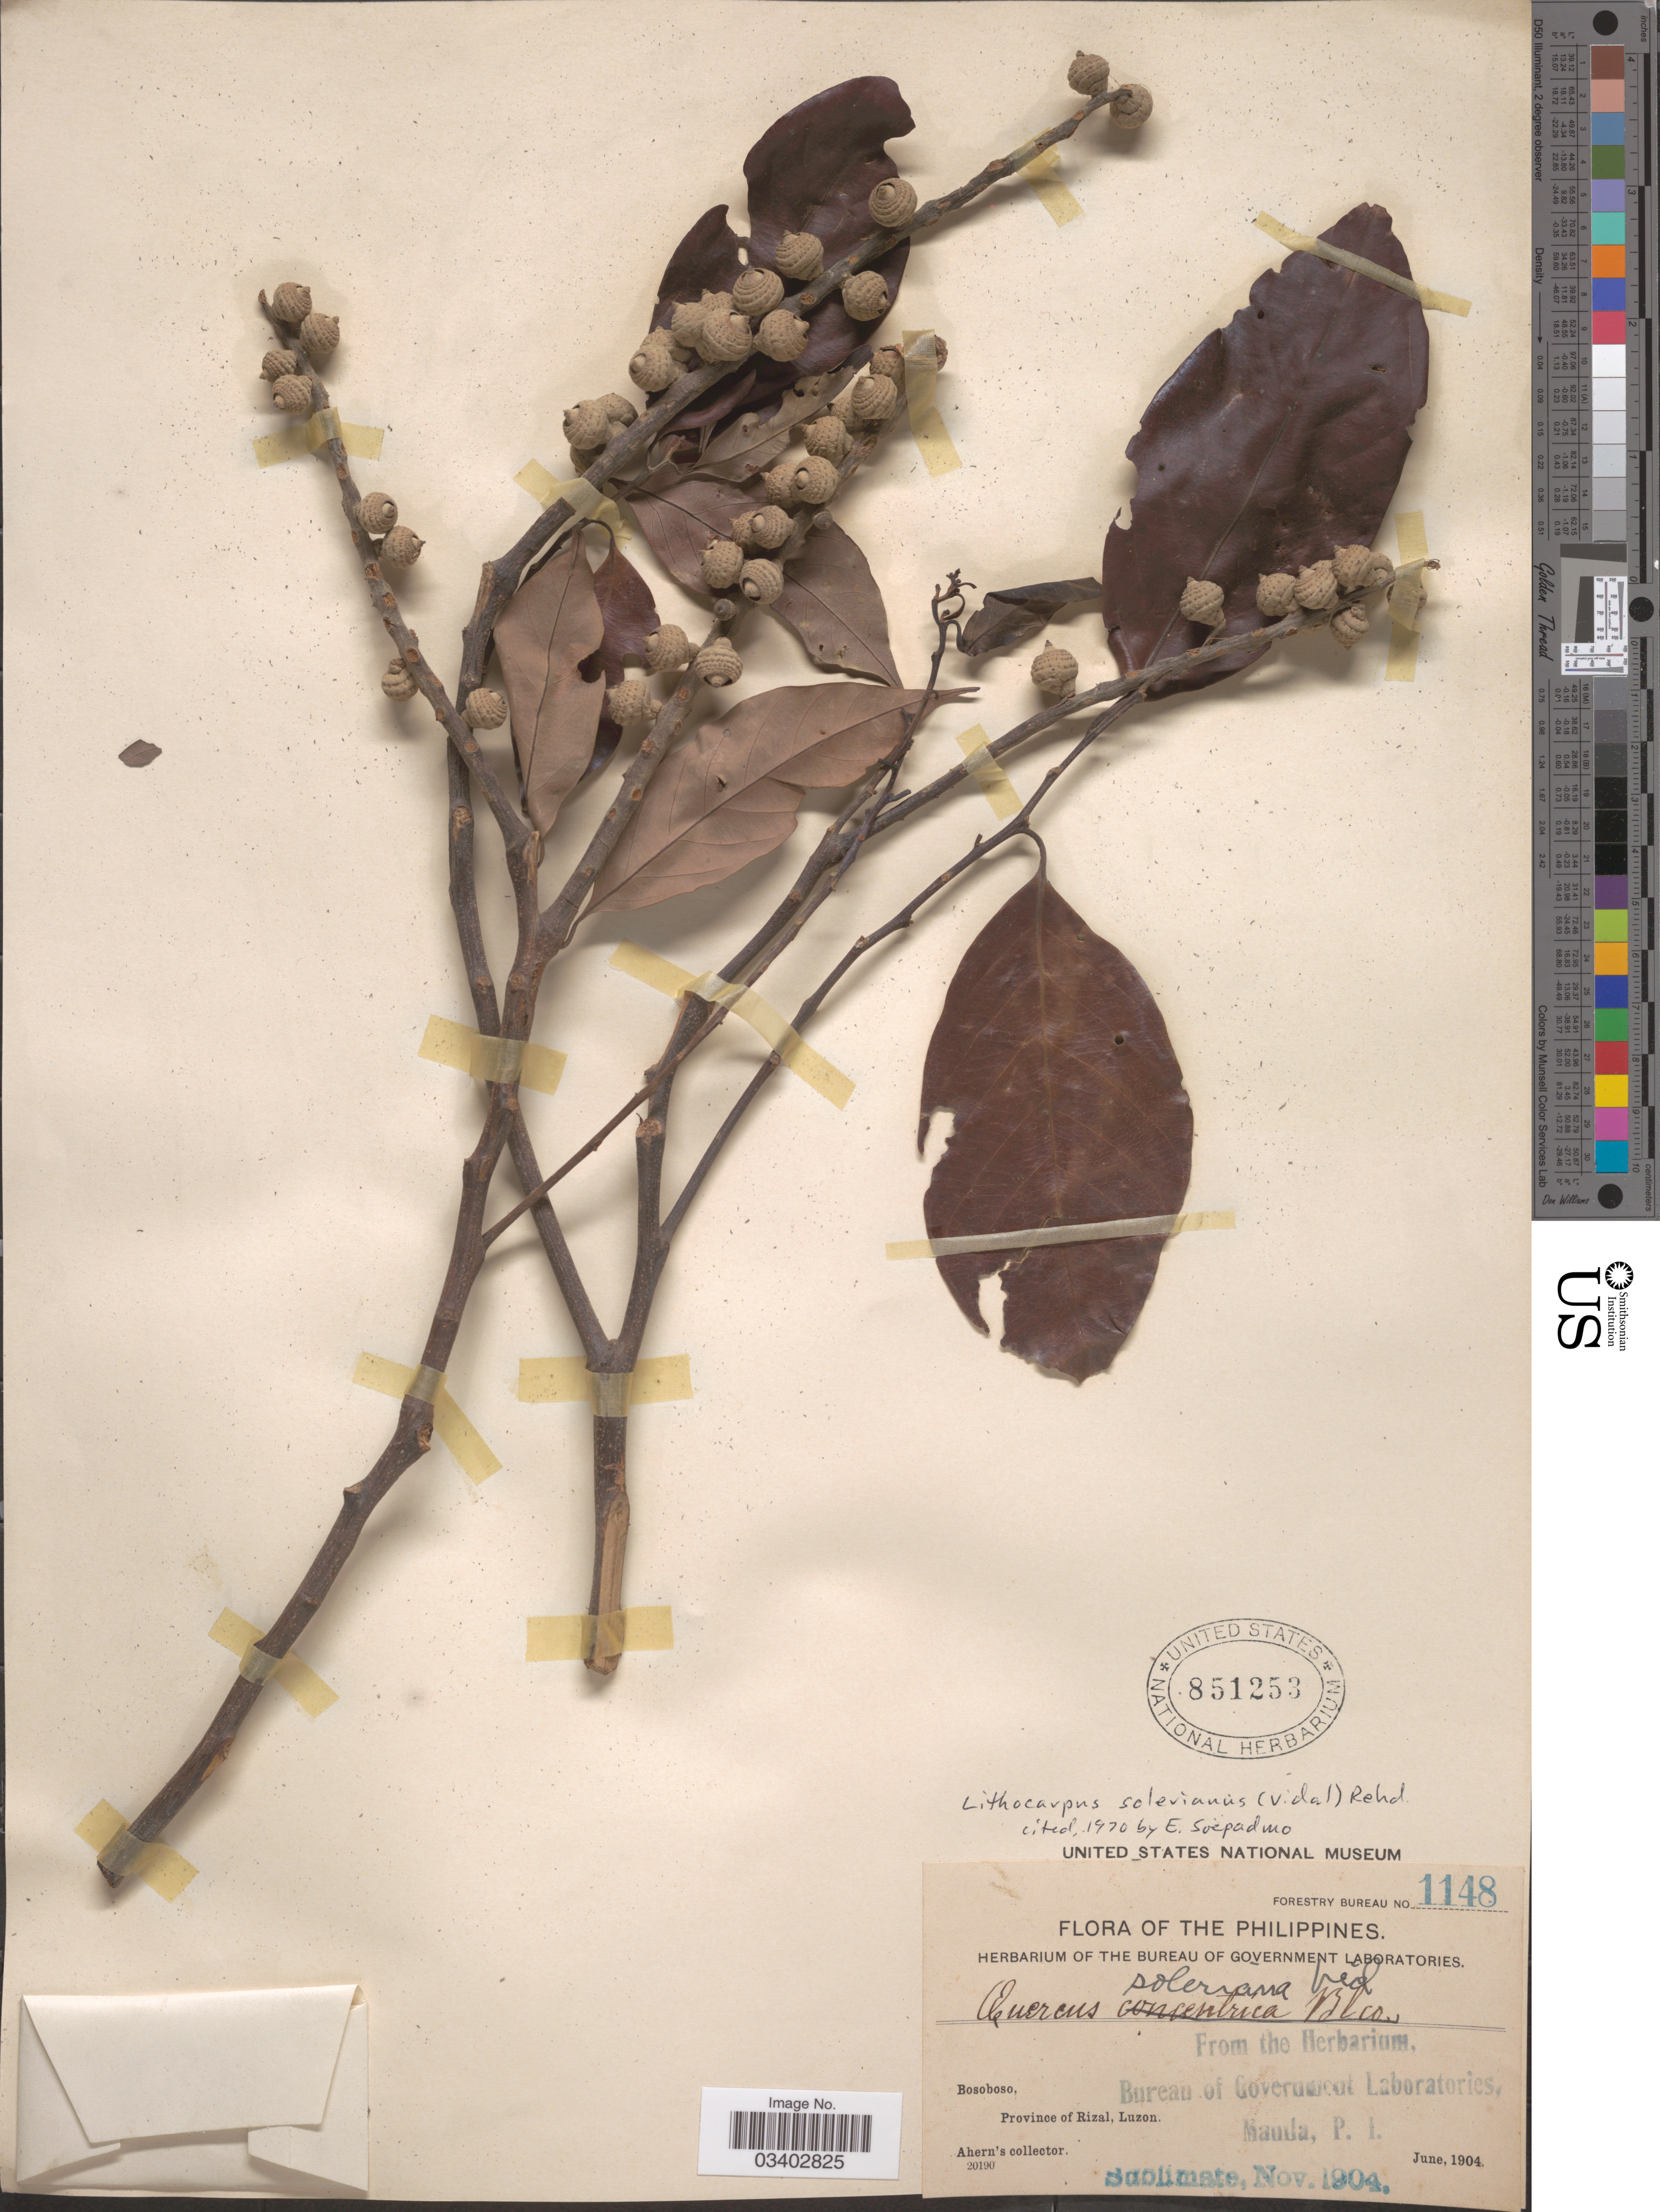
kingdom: Plantae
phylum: Tracheophyta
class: Magnoliopsida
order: Fagales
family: Fagaceae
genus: Lithocarpus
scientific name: Lithocarpus solerianus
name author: (Vidal) Rehder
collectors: Ahern's collector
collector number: Forestry Bureau 1148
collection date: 1904-06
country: Philippines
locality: Bosoboso, Province of Rizal, Luzon.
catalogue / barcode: US 851253